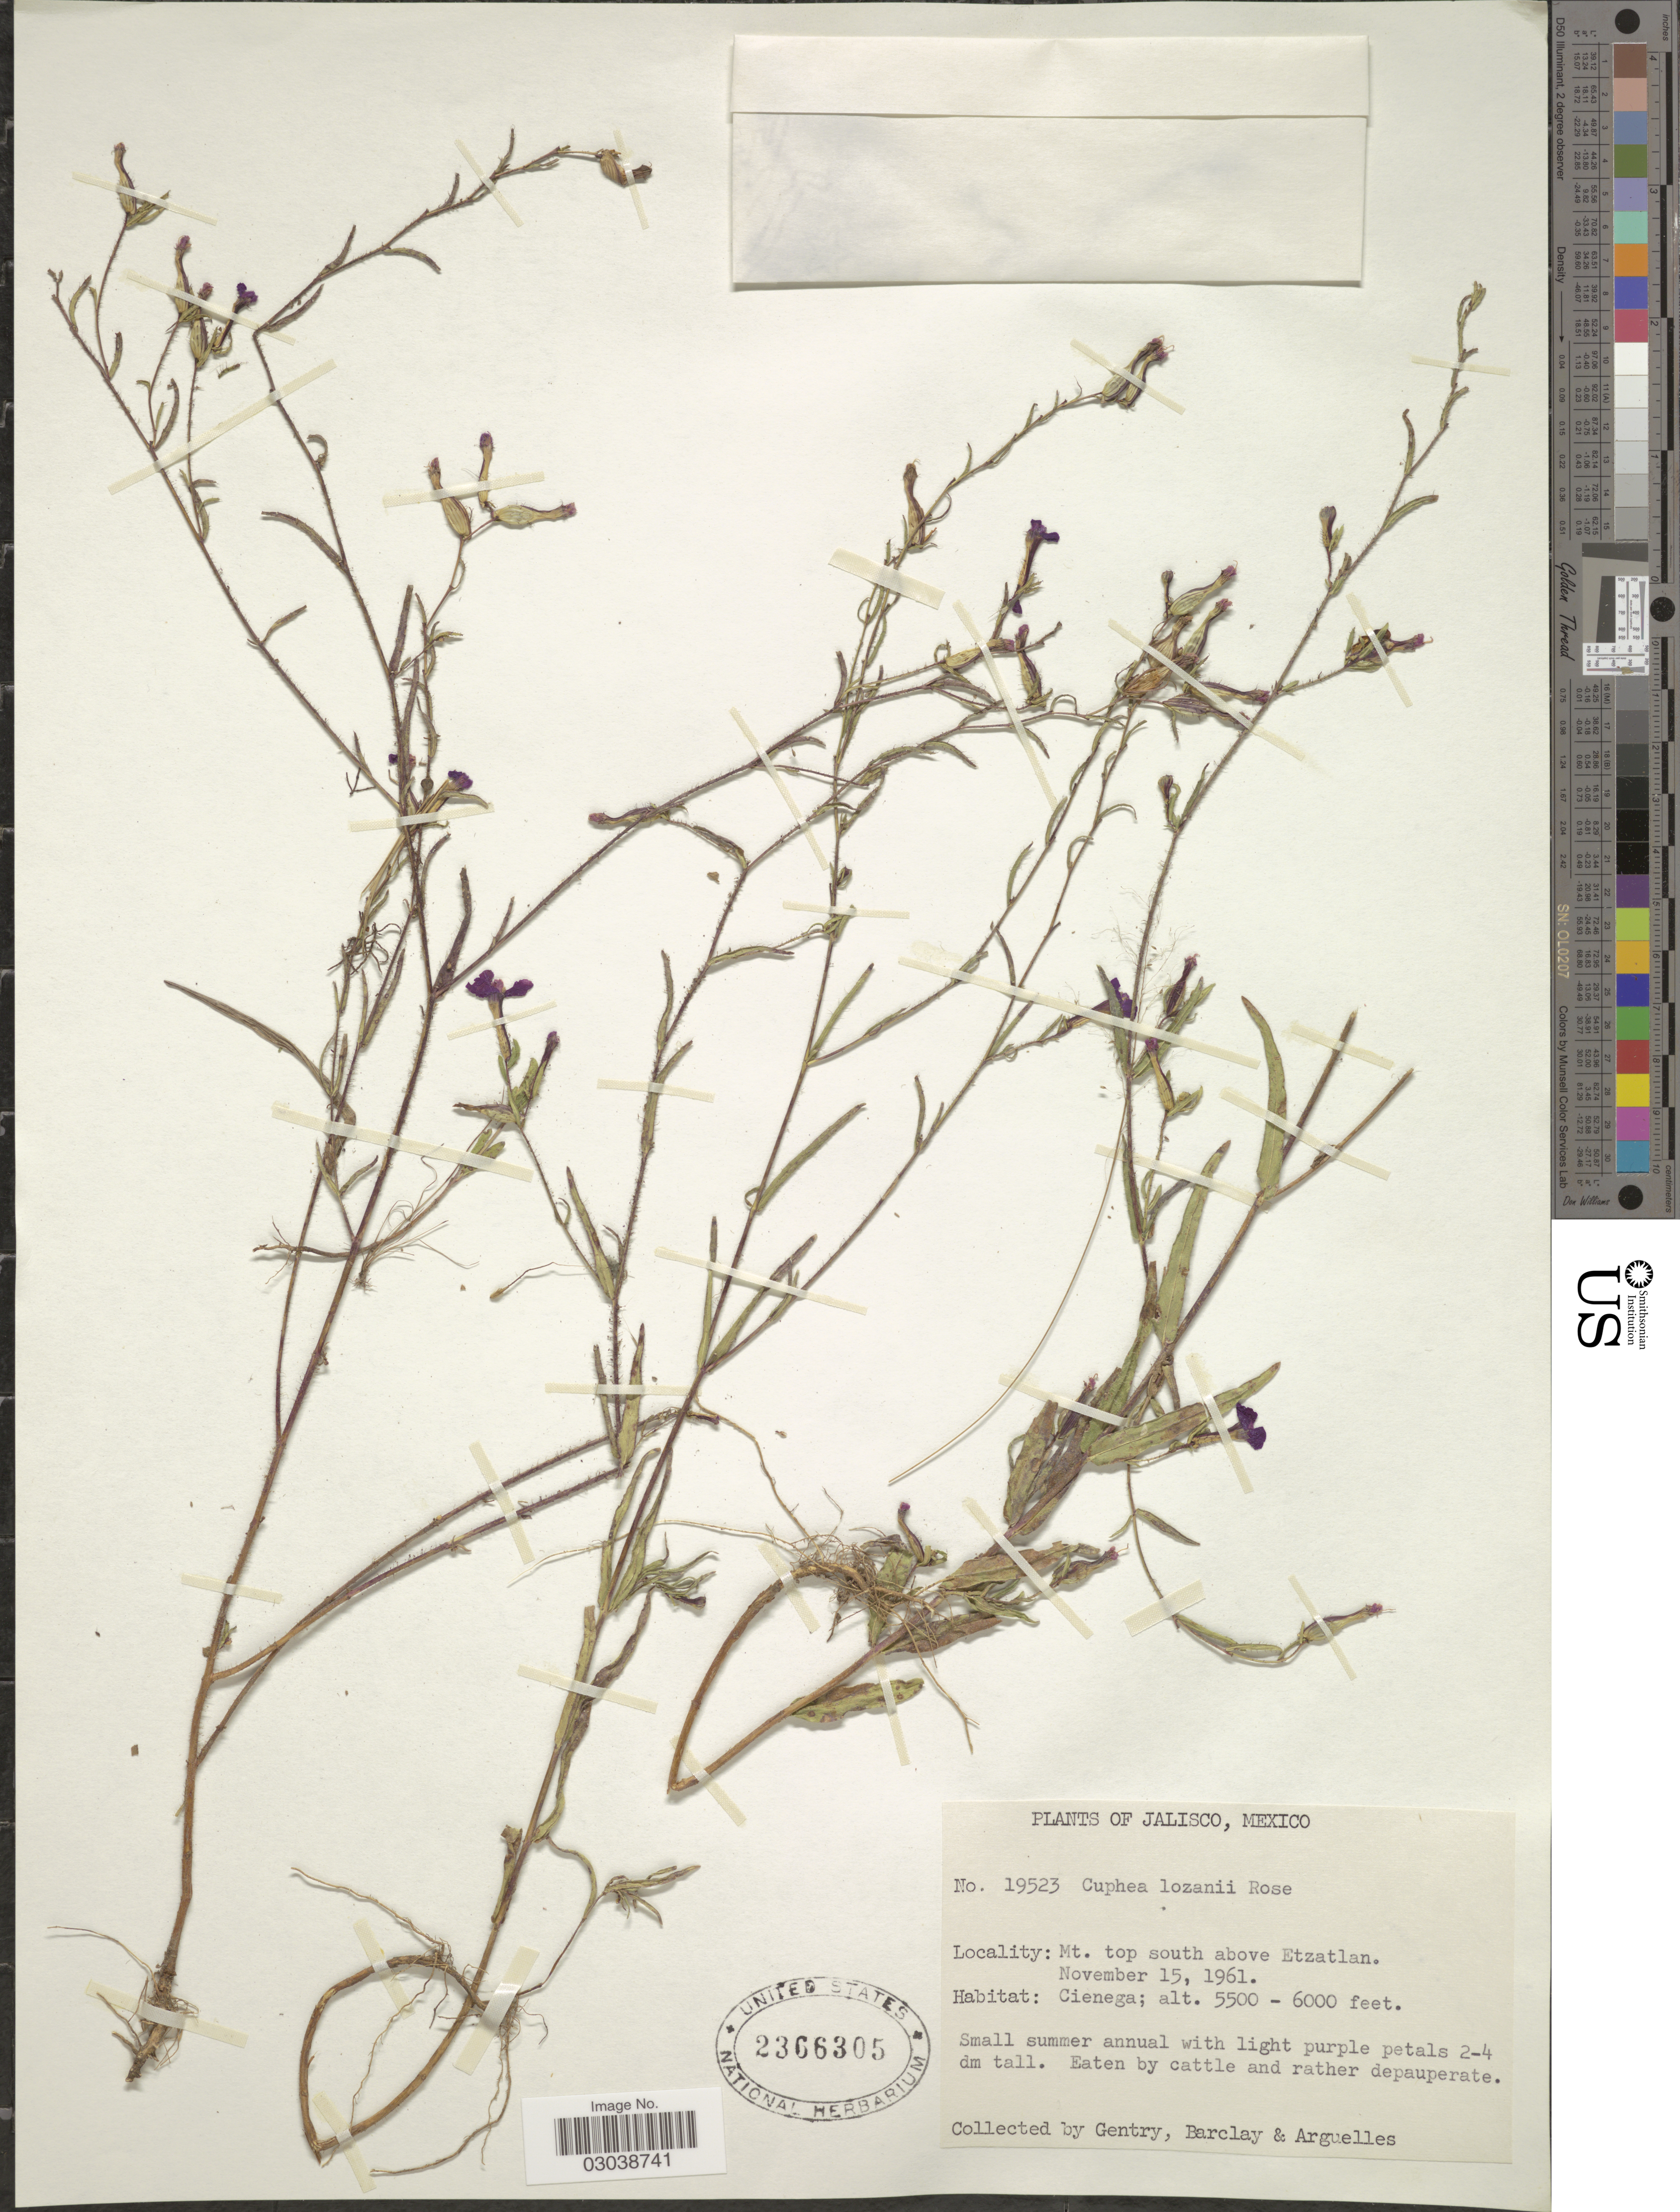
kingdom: Plantae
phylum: Tracheophyta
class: Magnoliopsida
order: Myrtales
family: Lythraceae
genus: Cuphea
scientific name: Cuphea lozanii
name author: Rose ex Koehne in Engl.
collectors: Gentry, --, -- Barclay & Arguelles, --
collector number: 19523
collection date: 1961-11-15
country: Mexico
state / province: Jalisco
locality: Mt. top south above Etzatlan. Cienega.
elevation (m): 1676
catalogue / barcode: US 2366305